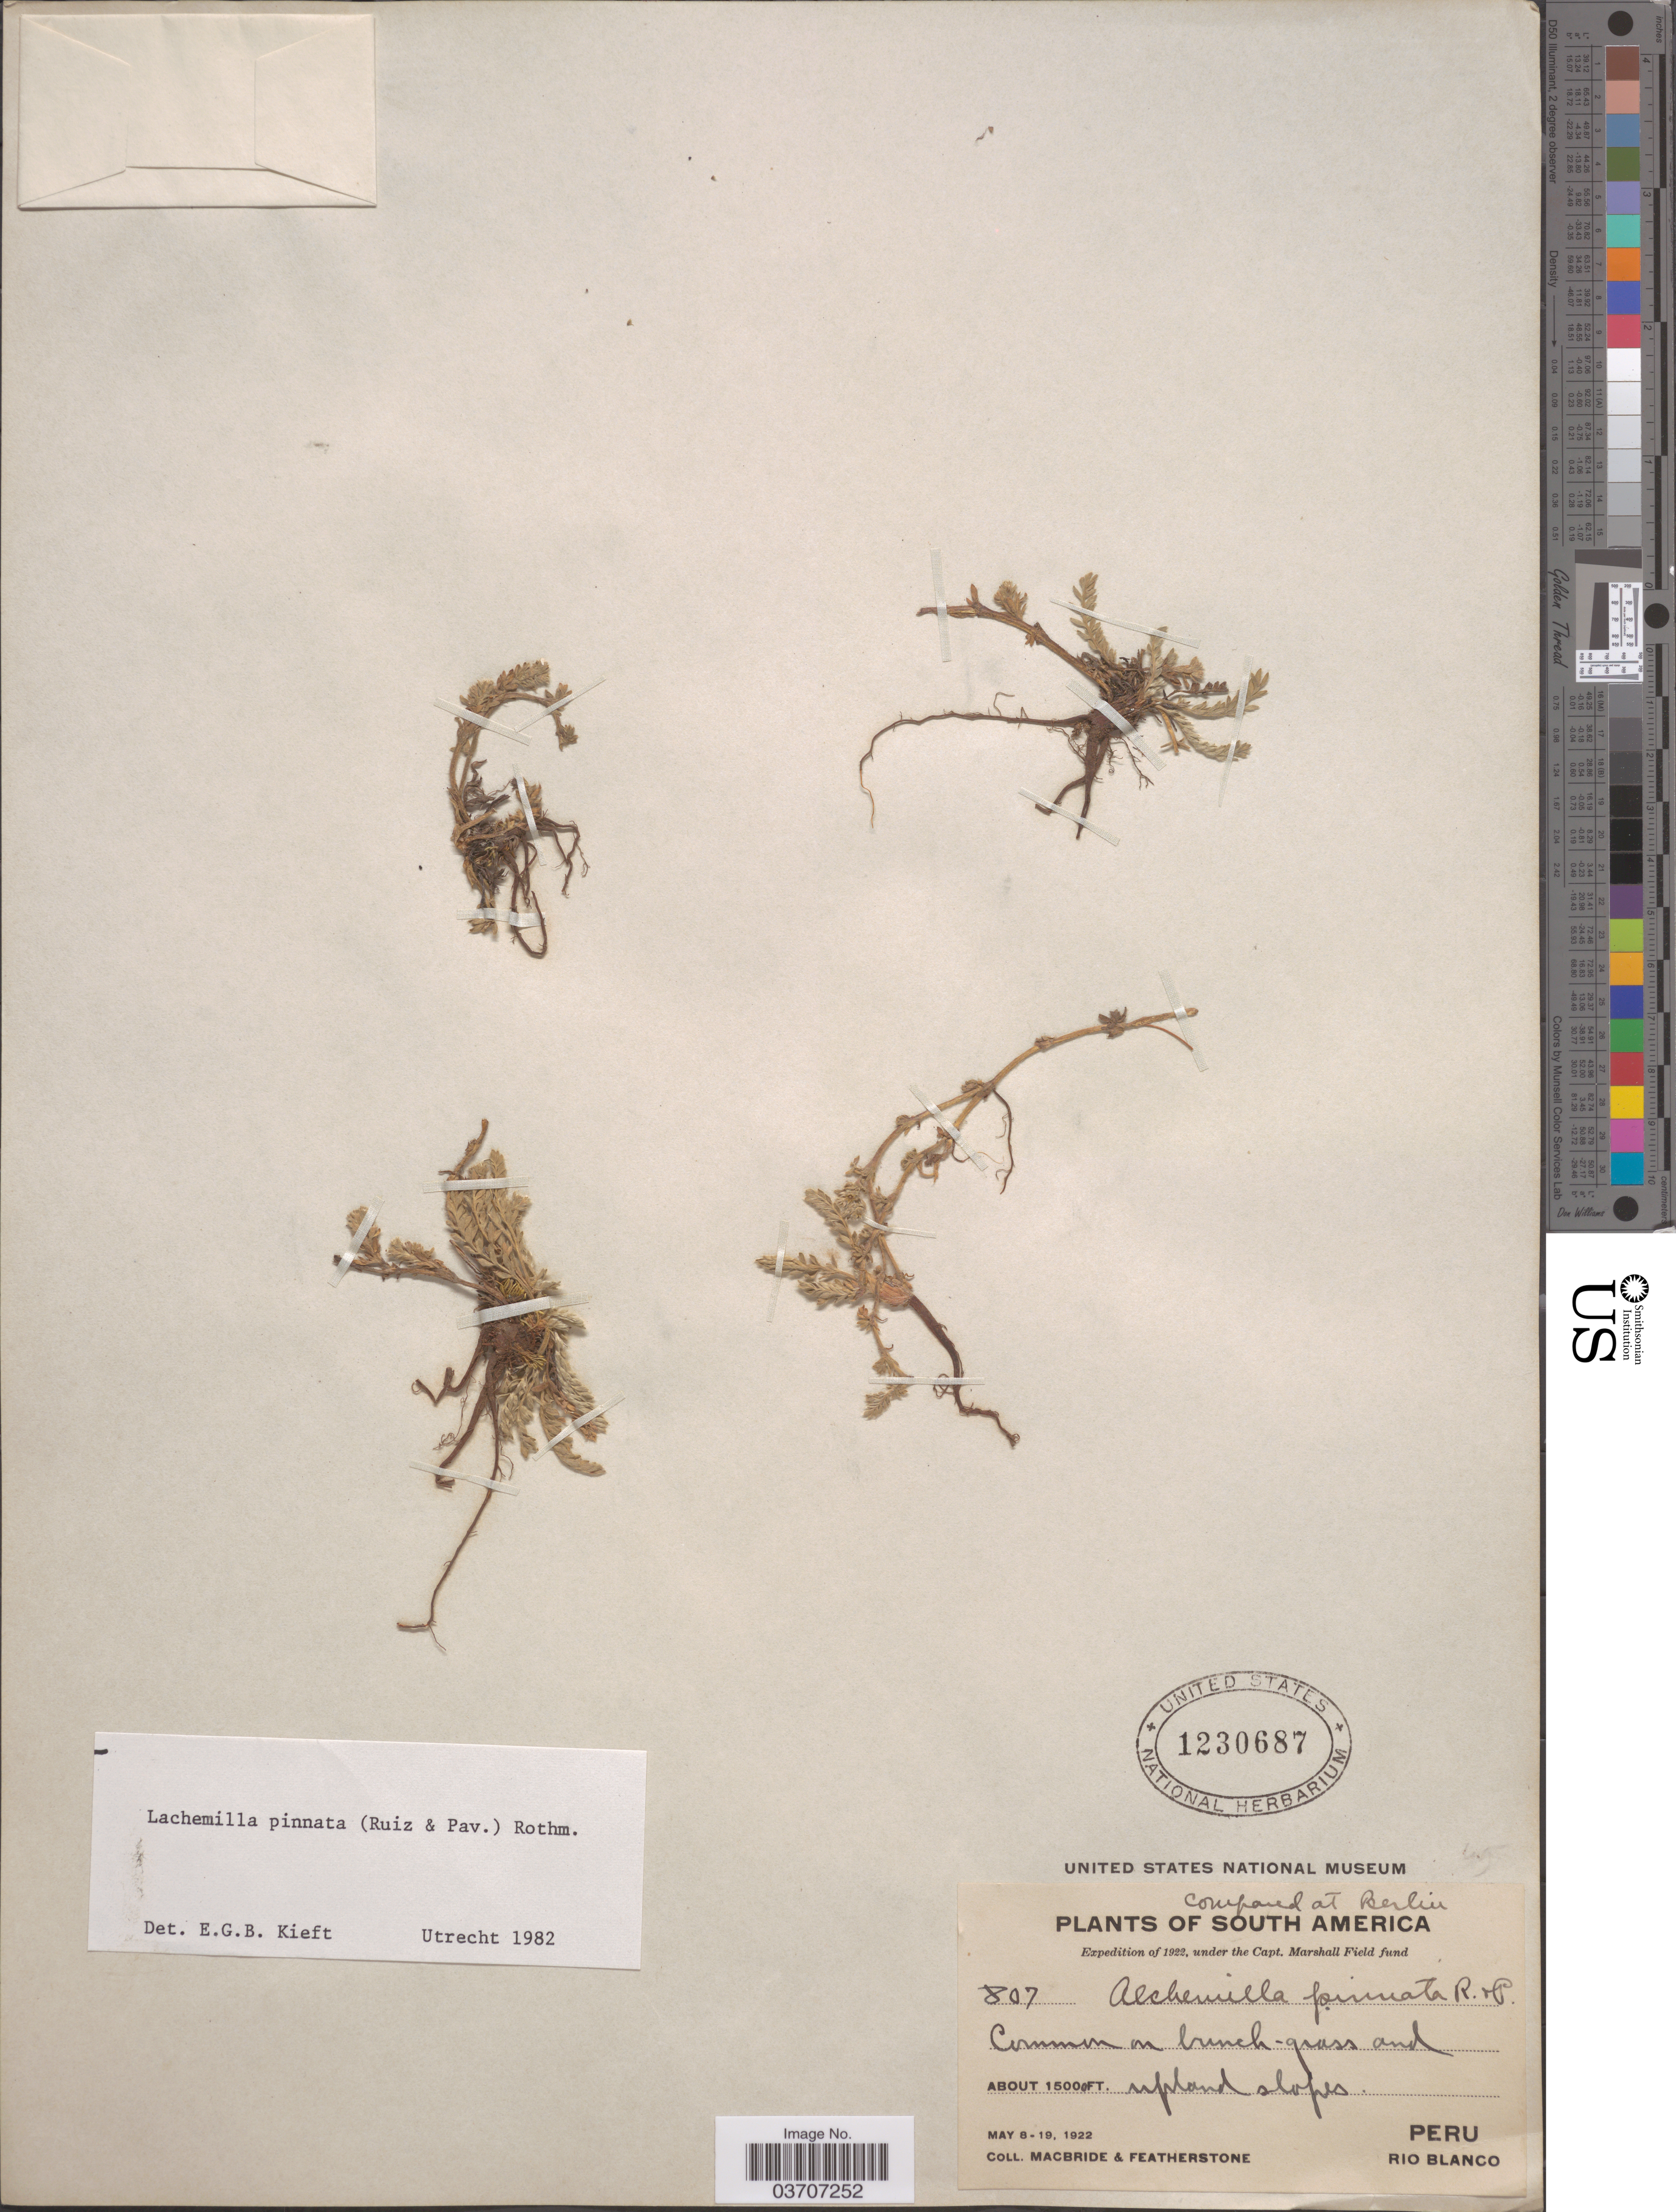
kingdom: Plantae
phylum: Tracheophyta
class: Magnoliopsida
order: Rosales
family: Rosaceae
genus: Lachemilla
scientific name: Lachemilla pinnata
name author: (Ruiz & Pav.) Rothm.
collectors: Macbride, -- & -. Featherstone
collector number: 807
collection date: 1922-05-08/1922-05-19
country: Peru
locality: Rio Blanco.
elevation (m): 4572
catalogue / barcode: US 1230687